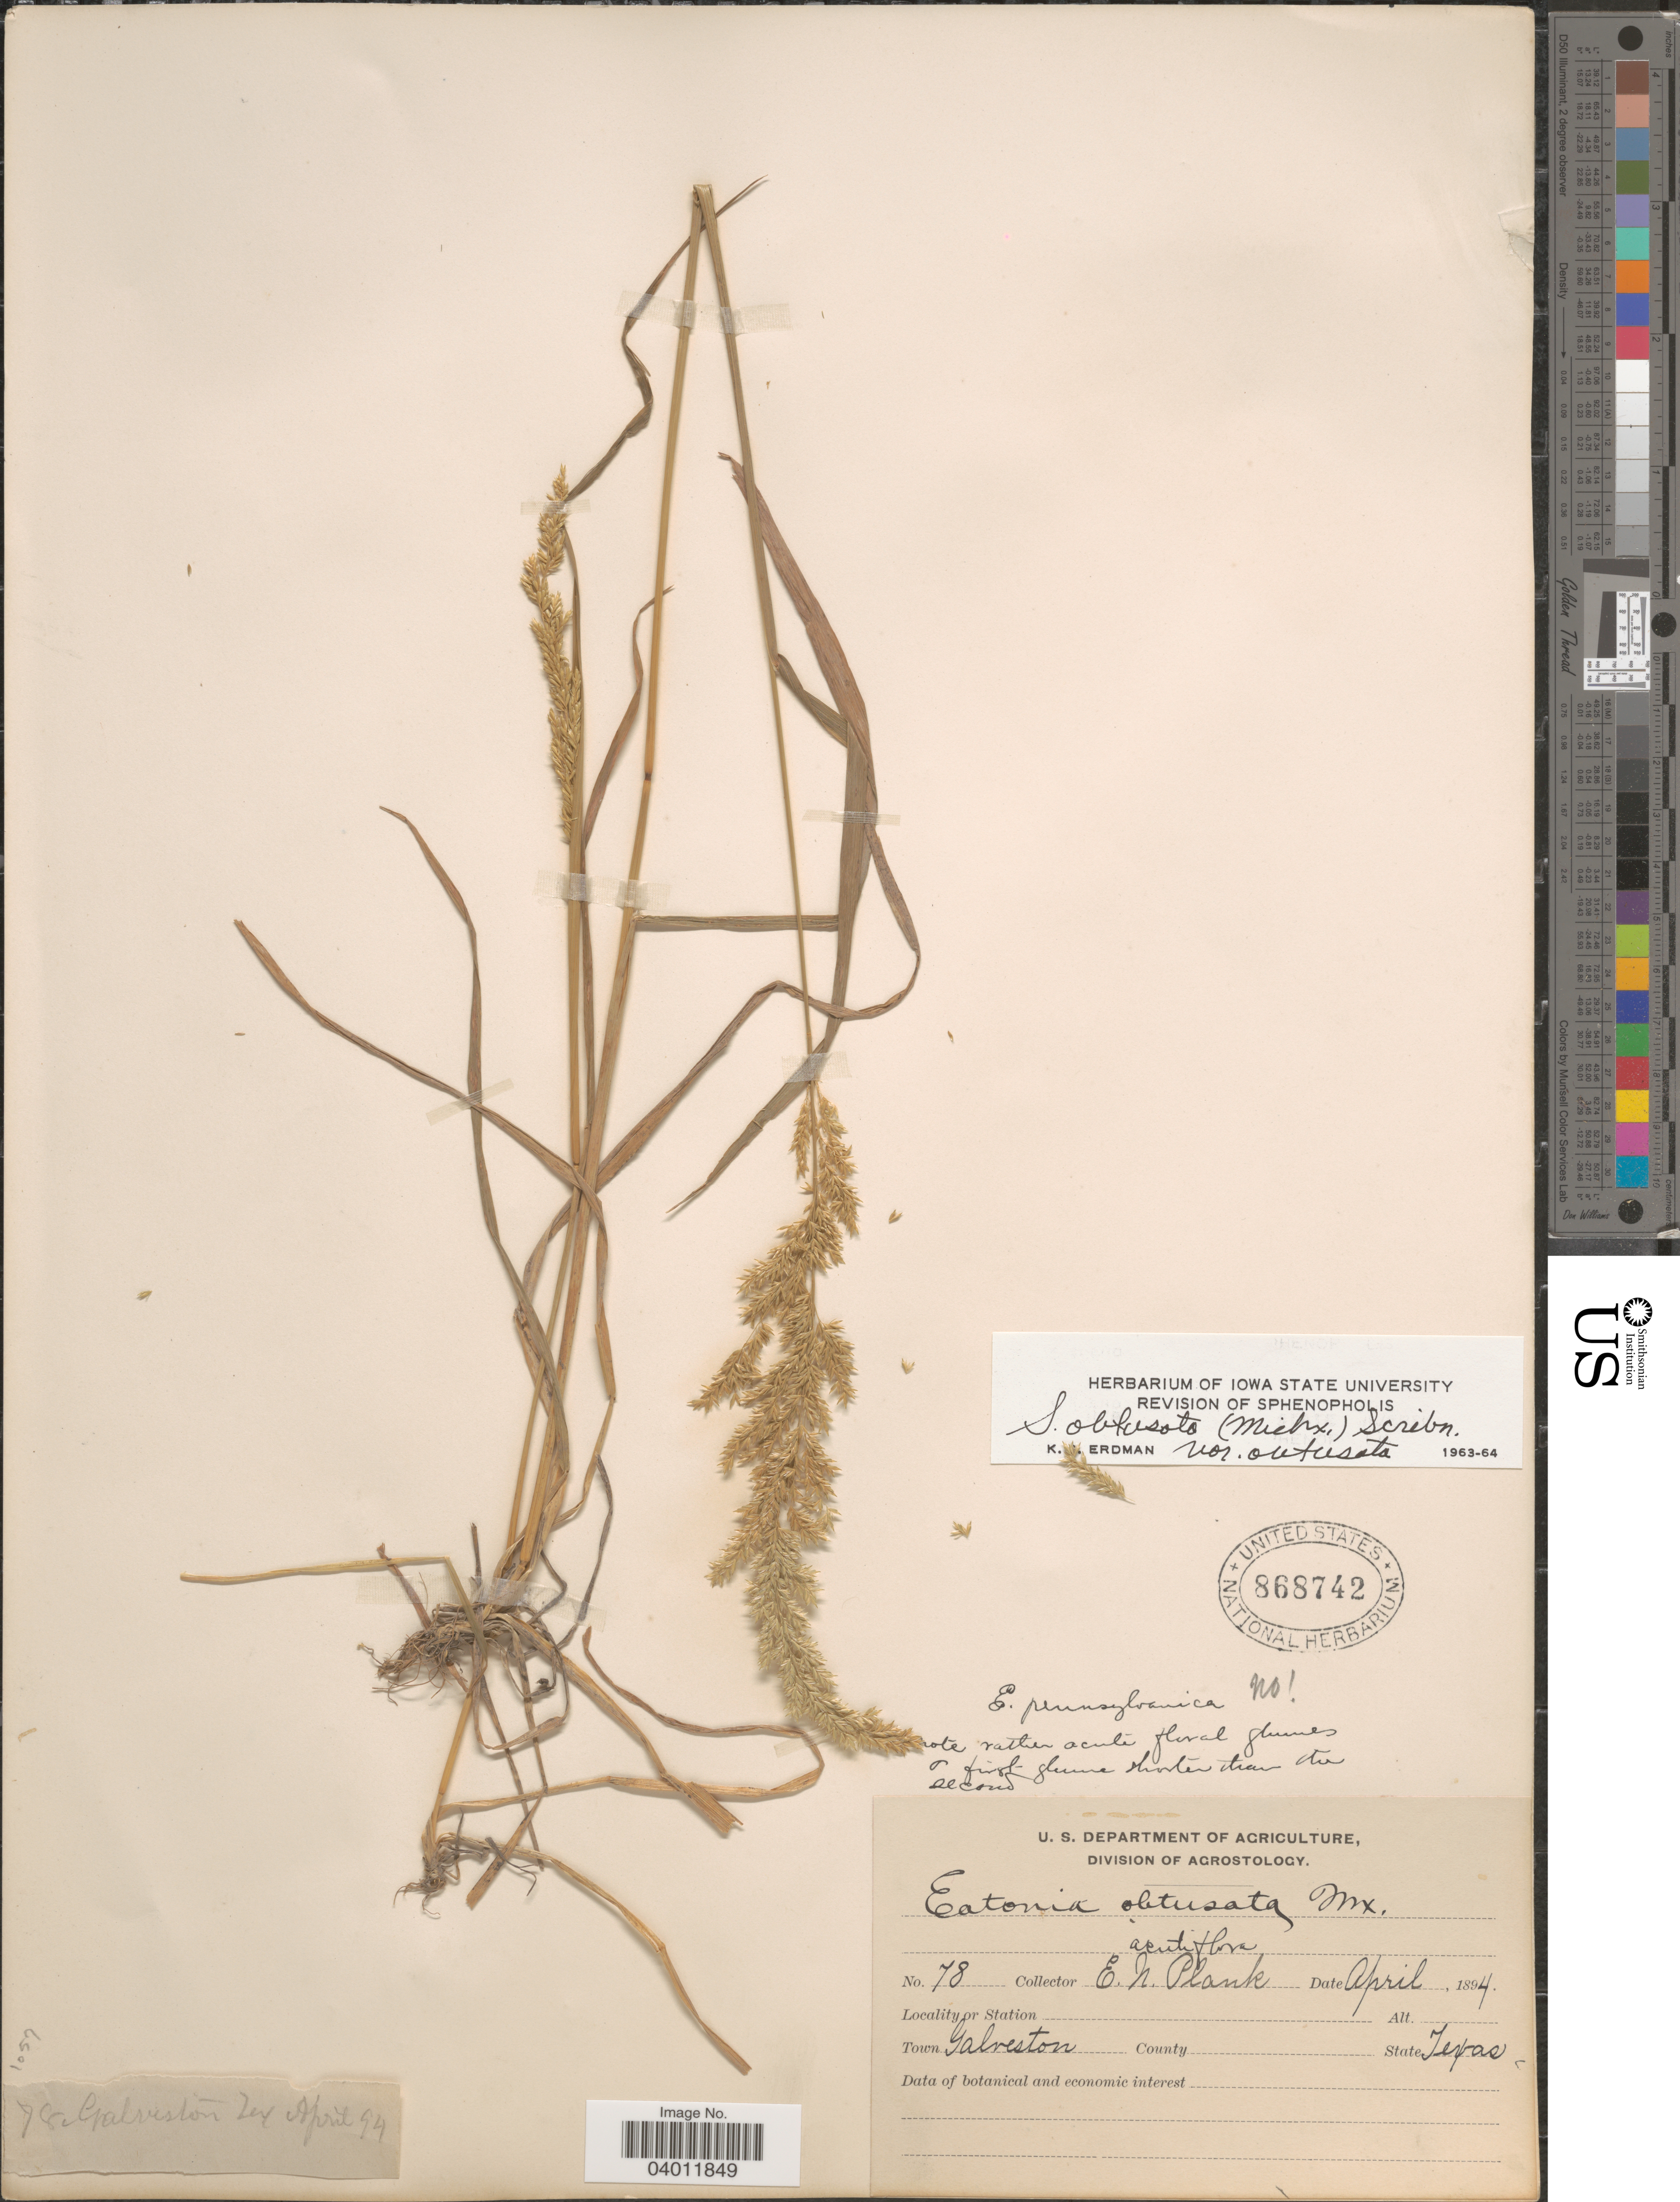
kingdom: Plantae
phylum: Tracheophyta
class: Liliopsida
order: Poales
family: Poaceae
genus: Sphenopholis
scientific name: Sphenopholis obtusata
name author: (Michx.) Scribn.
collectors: E. Plank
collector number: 78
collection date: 1894-04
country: United States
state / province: Texas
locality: Town Galveston.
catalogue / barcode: US 868742